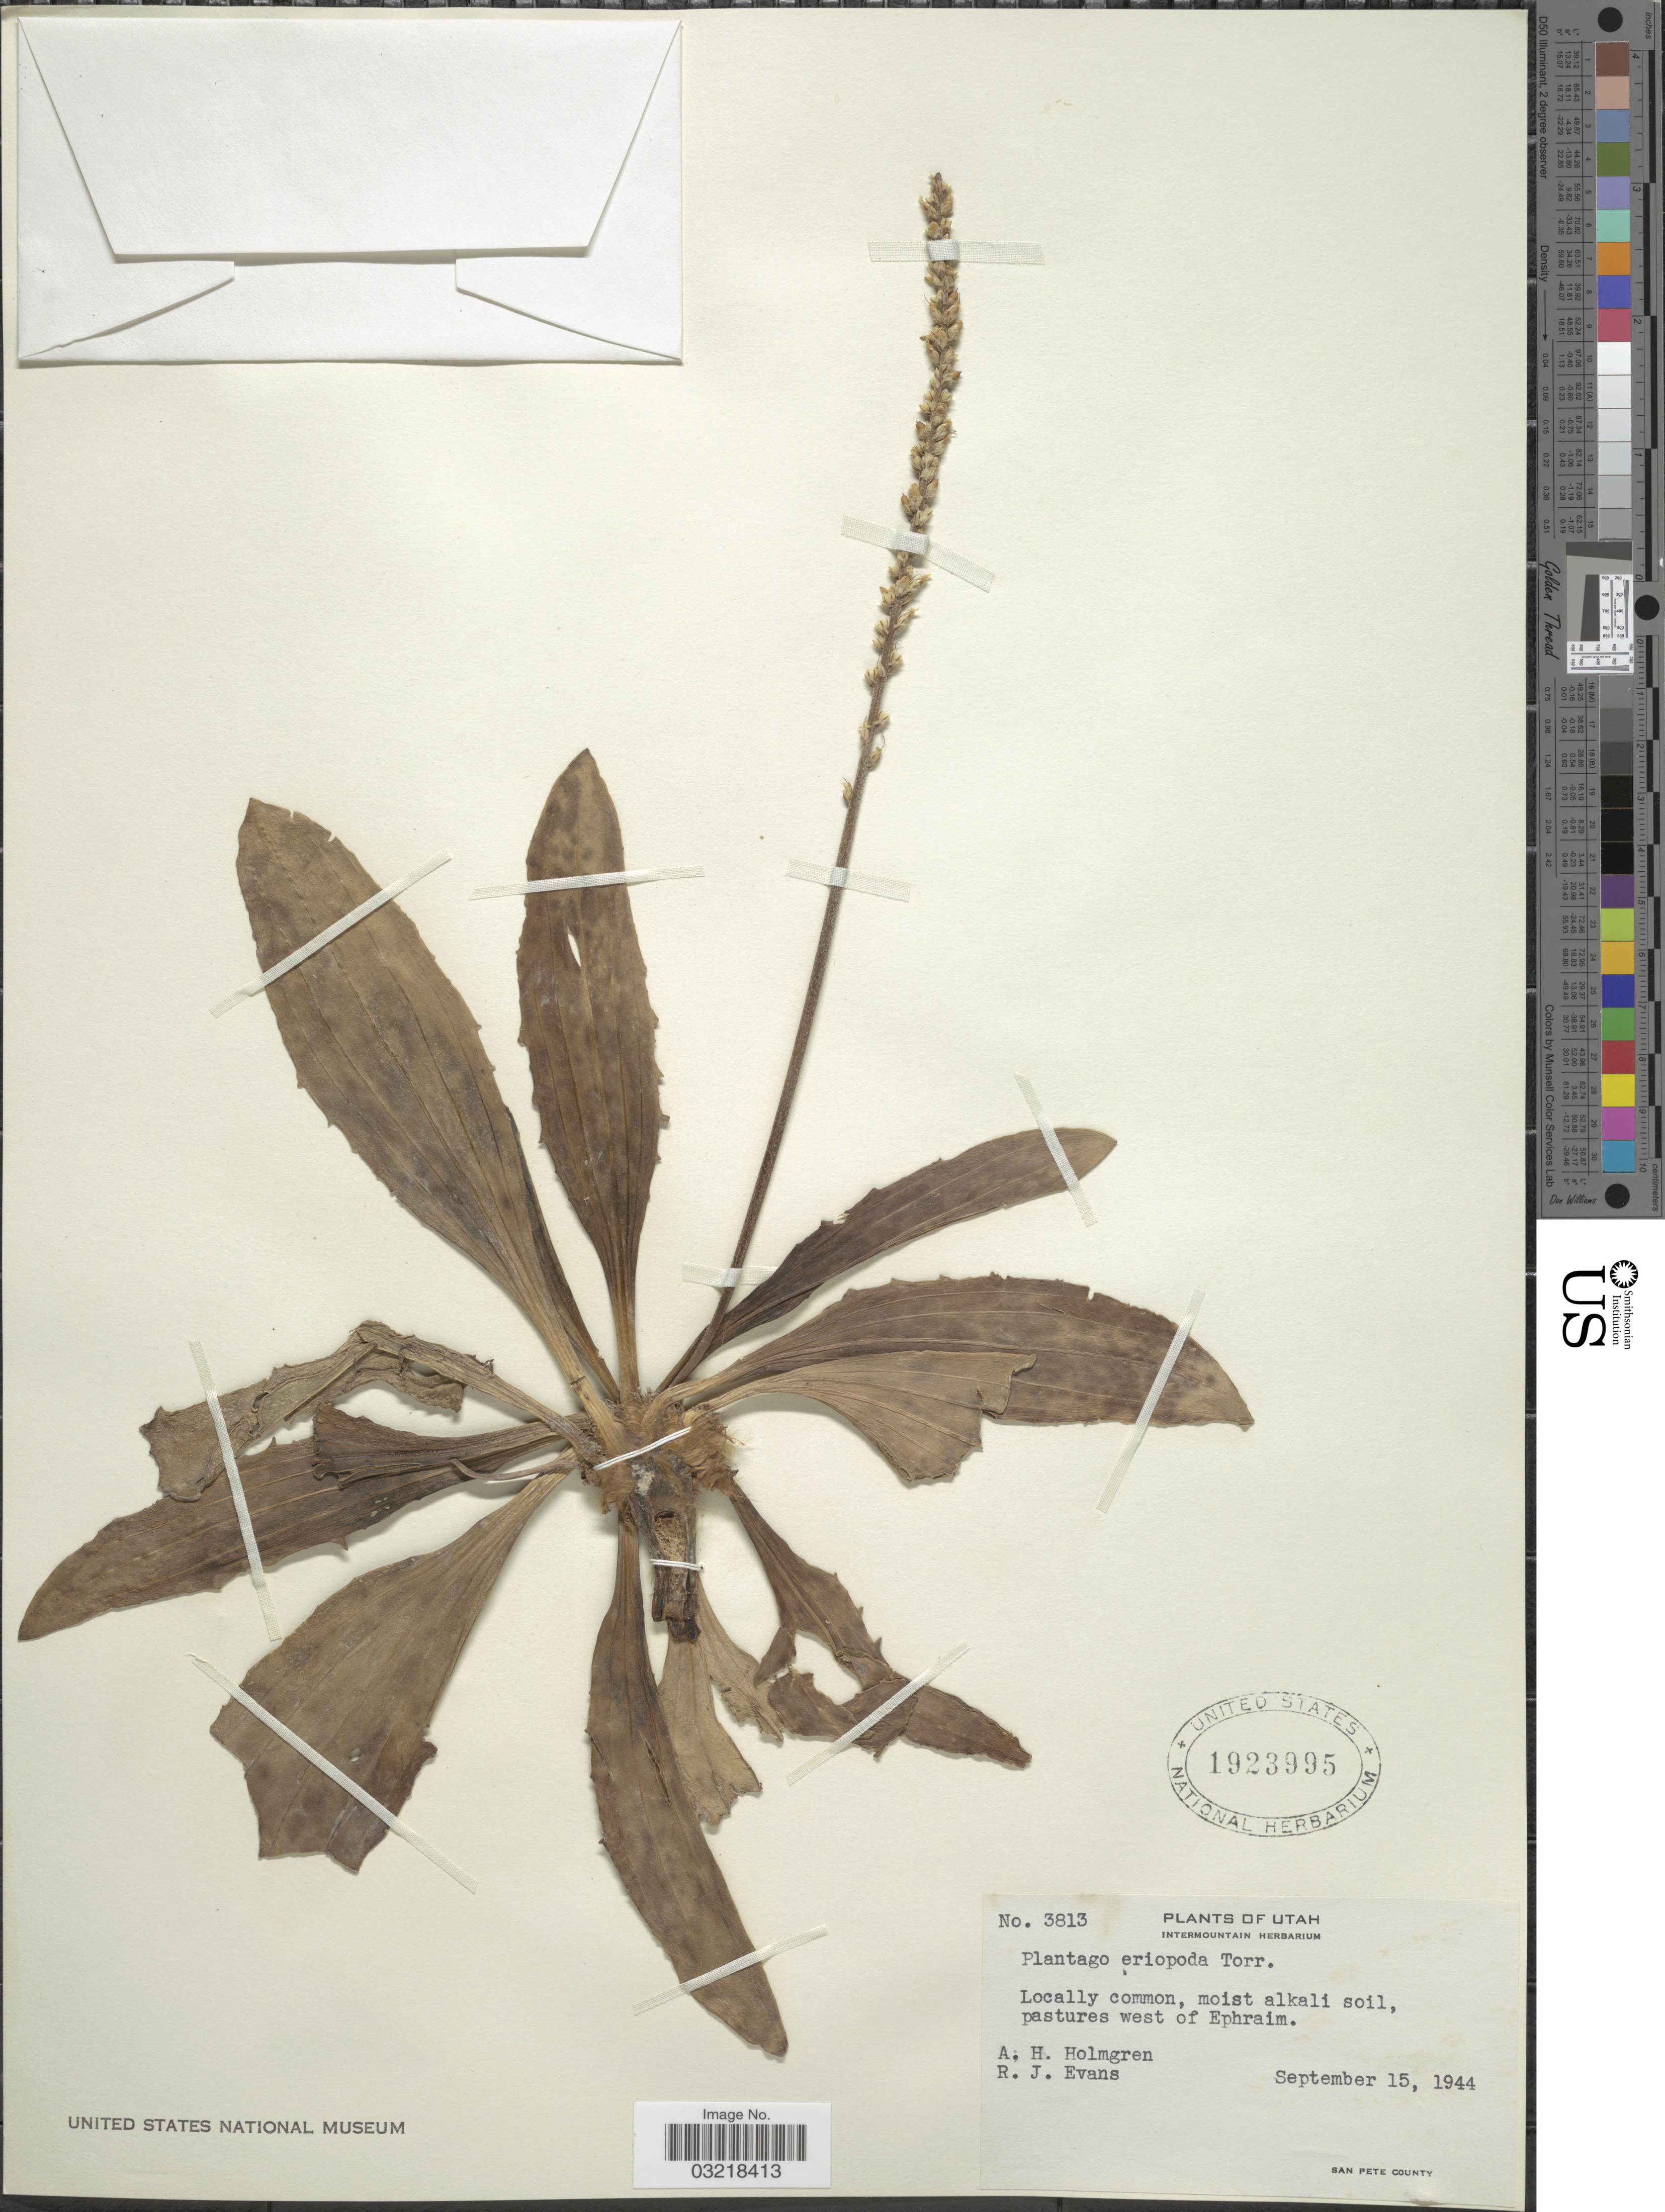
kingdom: Plantae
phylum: Tracheophyta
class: Magnoliopsida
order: Lamiales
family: Plantaginaceae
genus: Plantago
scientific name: Plantago eriopoda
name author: Torr.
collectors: A. H. Holmgren & R. J. Evans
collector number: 3813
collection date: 1944-09-15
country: United States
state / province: Utah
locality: Pastures west of Ephraim. San Pete County.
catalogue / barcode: US 1923995